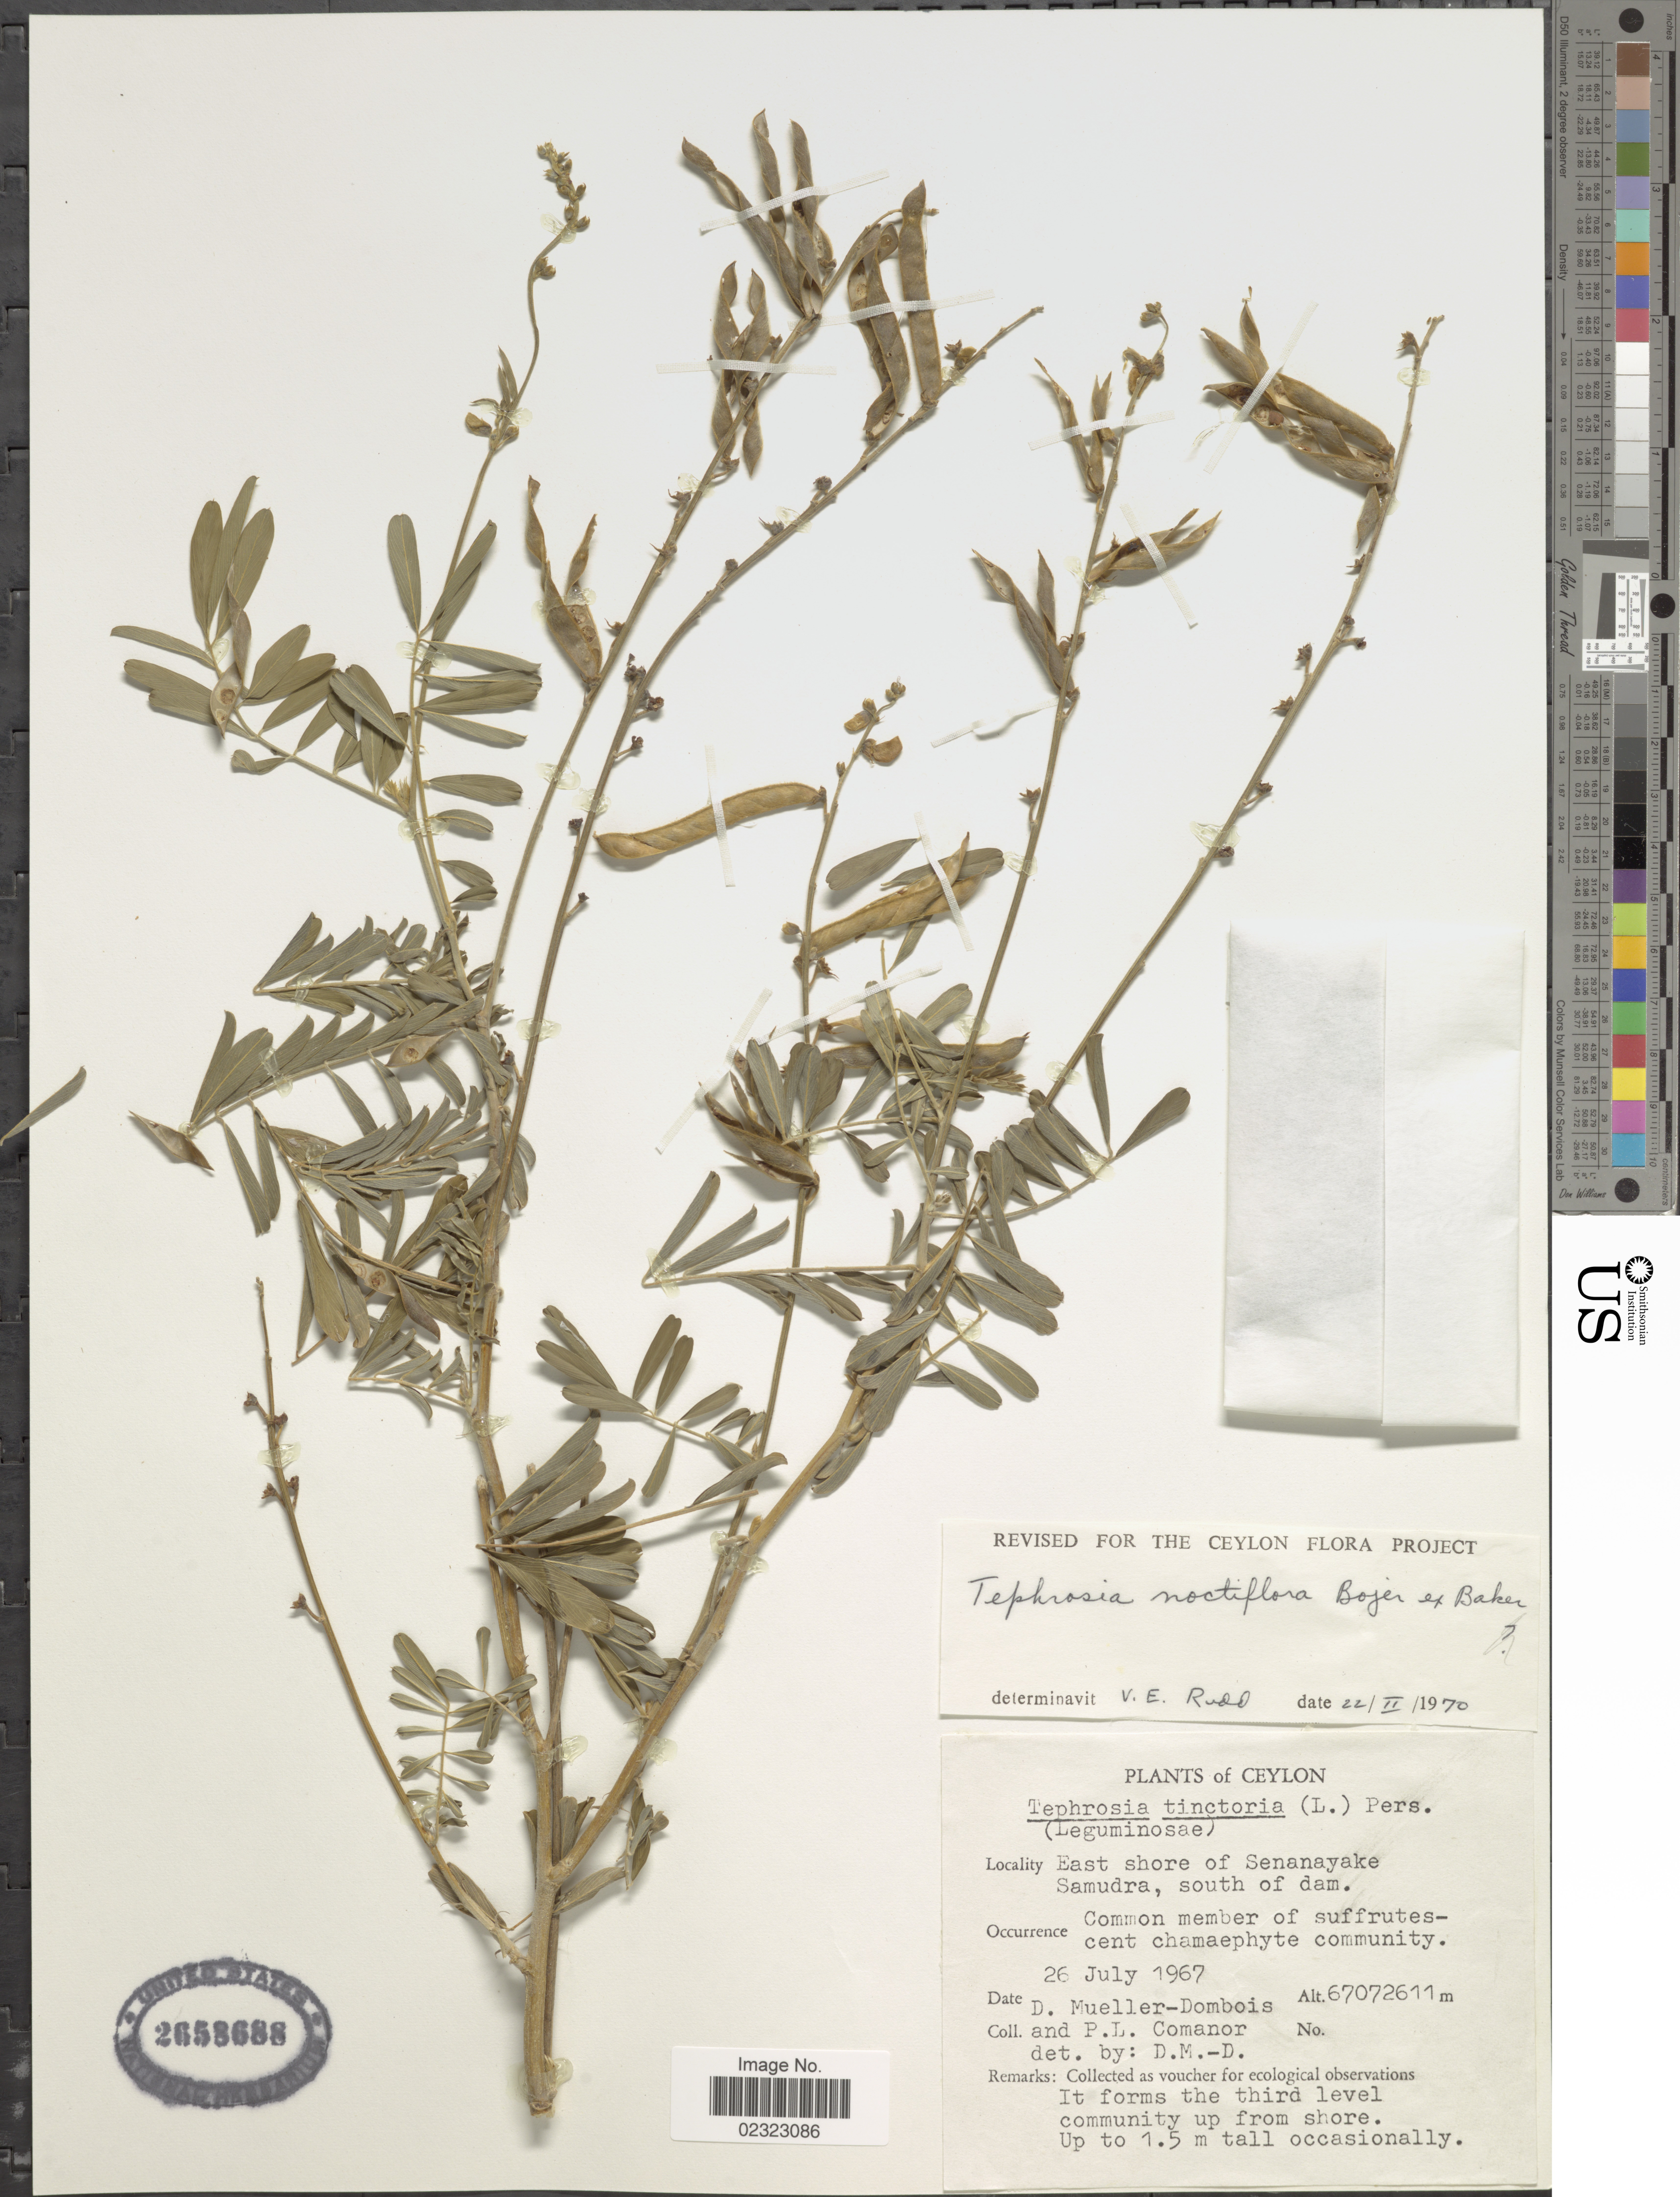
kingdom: Plantae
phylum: Tracheophyta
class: Magnoliopsida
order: Fabales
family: Fabaceae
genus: Tephrosia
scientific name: Tephrosia noctiflora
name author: Bojer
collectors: D. Mueller-Dombois & P. Comanor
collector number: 67072611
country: Sri Lanka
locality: Ceylon. East shore of Senanayake Samudra, south of dam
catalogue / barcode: US 2658688